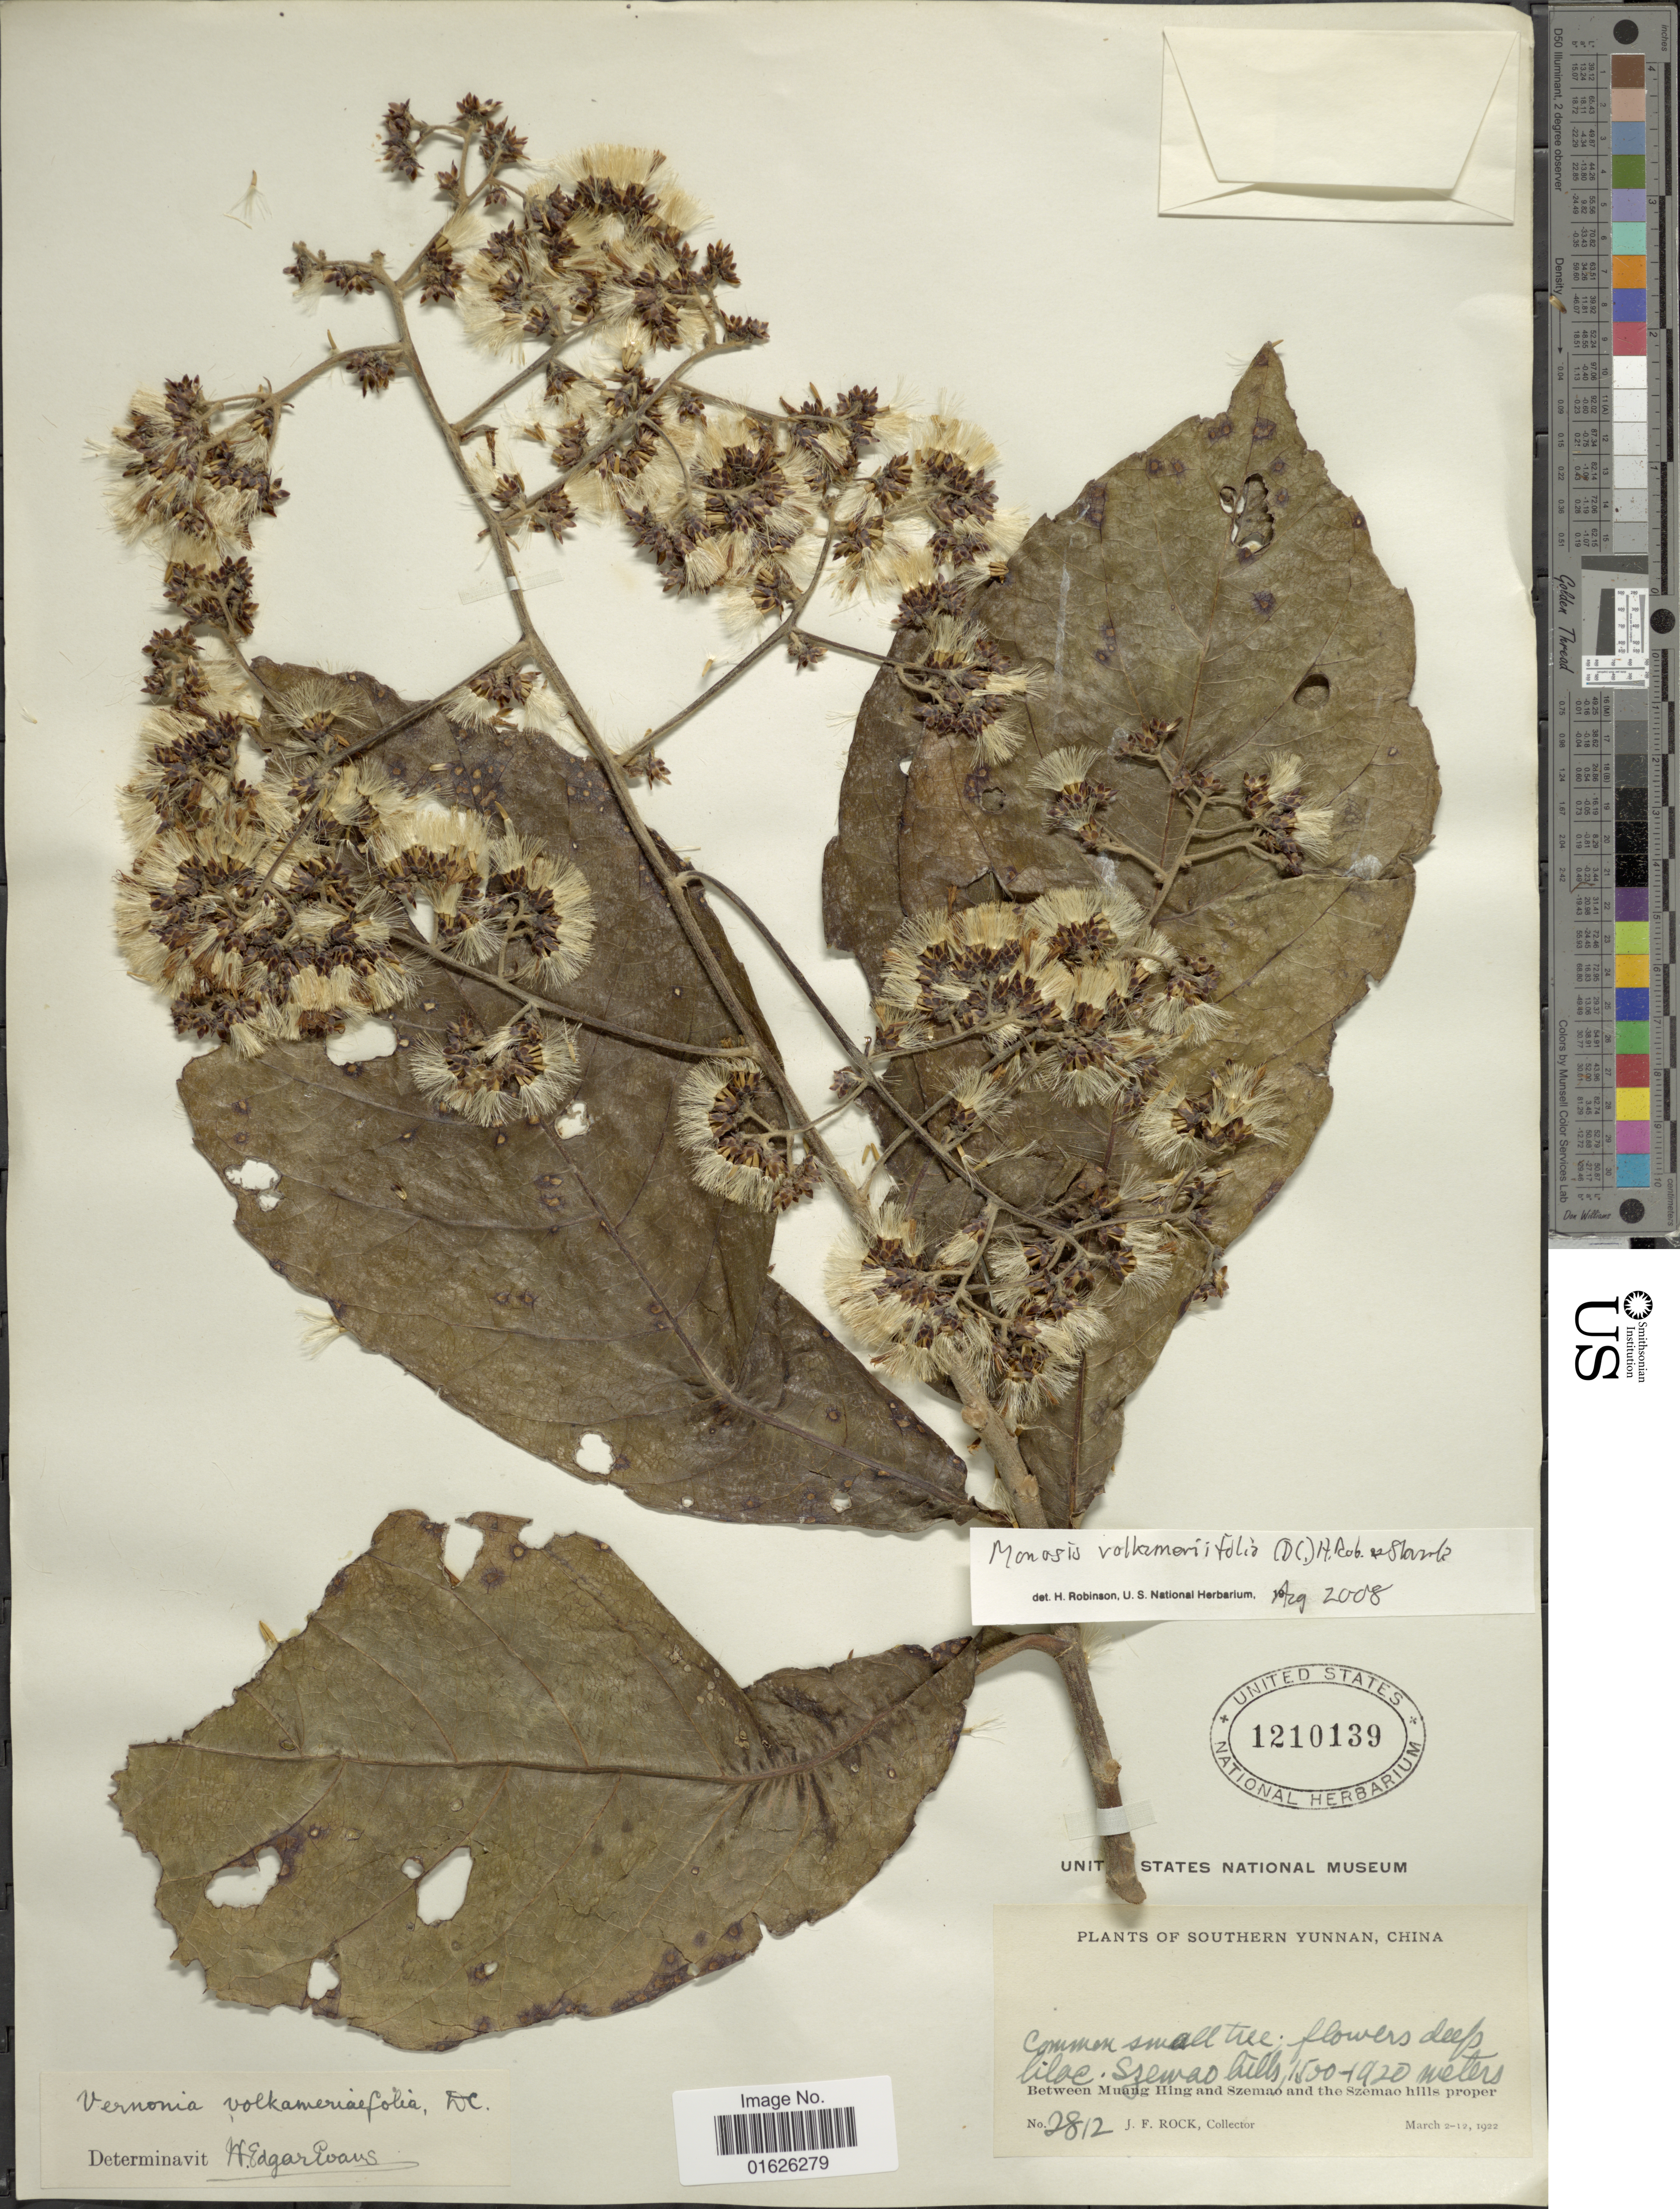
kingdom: Plantae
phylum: Tracheophyta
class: Magnoliopsida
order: Asterales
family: Asteraceae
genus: Monosis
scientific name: Monosis volkameriifolia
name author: (DC.) H. Rob. & Skvarla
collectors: J. Rock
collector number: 2812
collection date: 1922-03-02/1922-03-12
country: China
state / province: Yunnan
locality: Southern Yunnan, Szemao Hills, between Muang hing and Szemao and the Szemao Hills proper.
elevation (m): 1500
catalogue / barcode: US 1210139